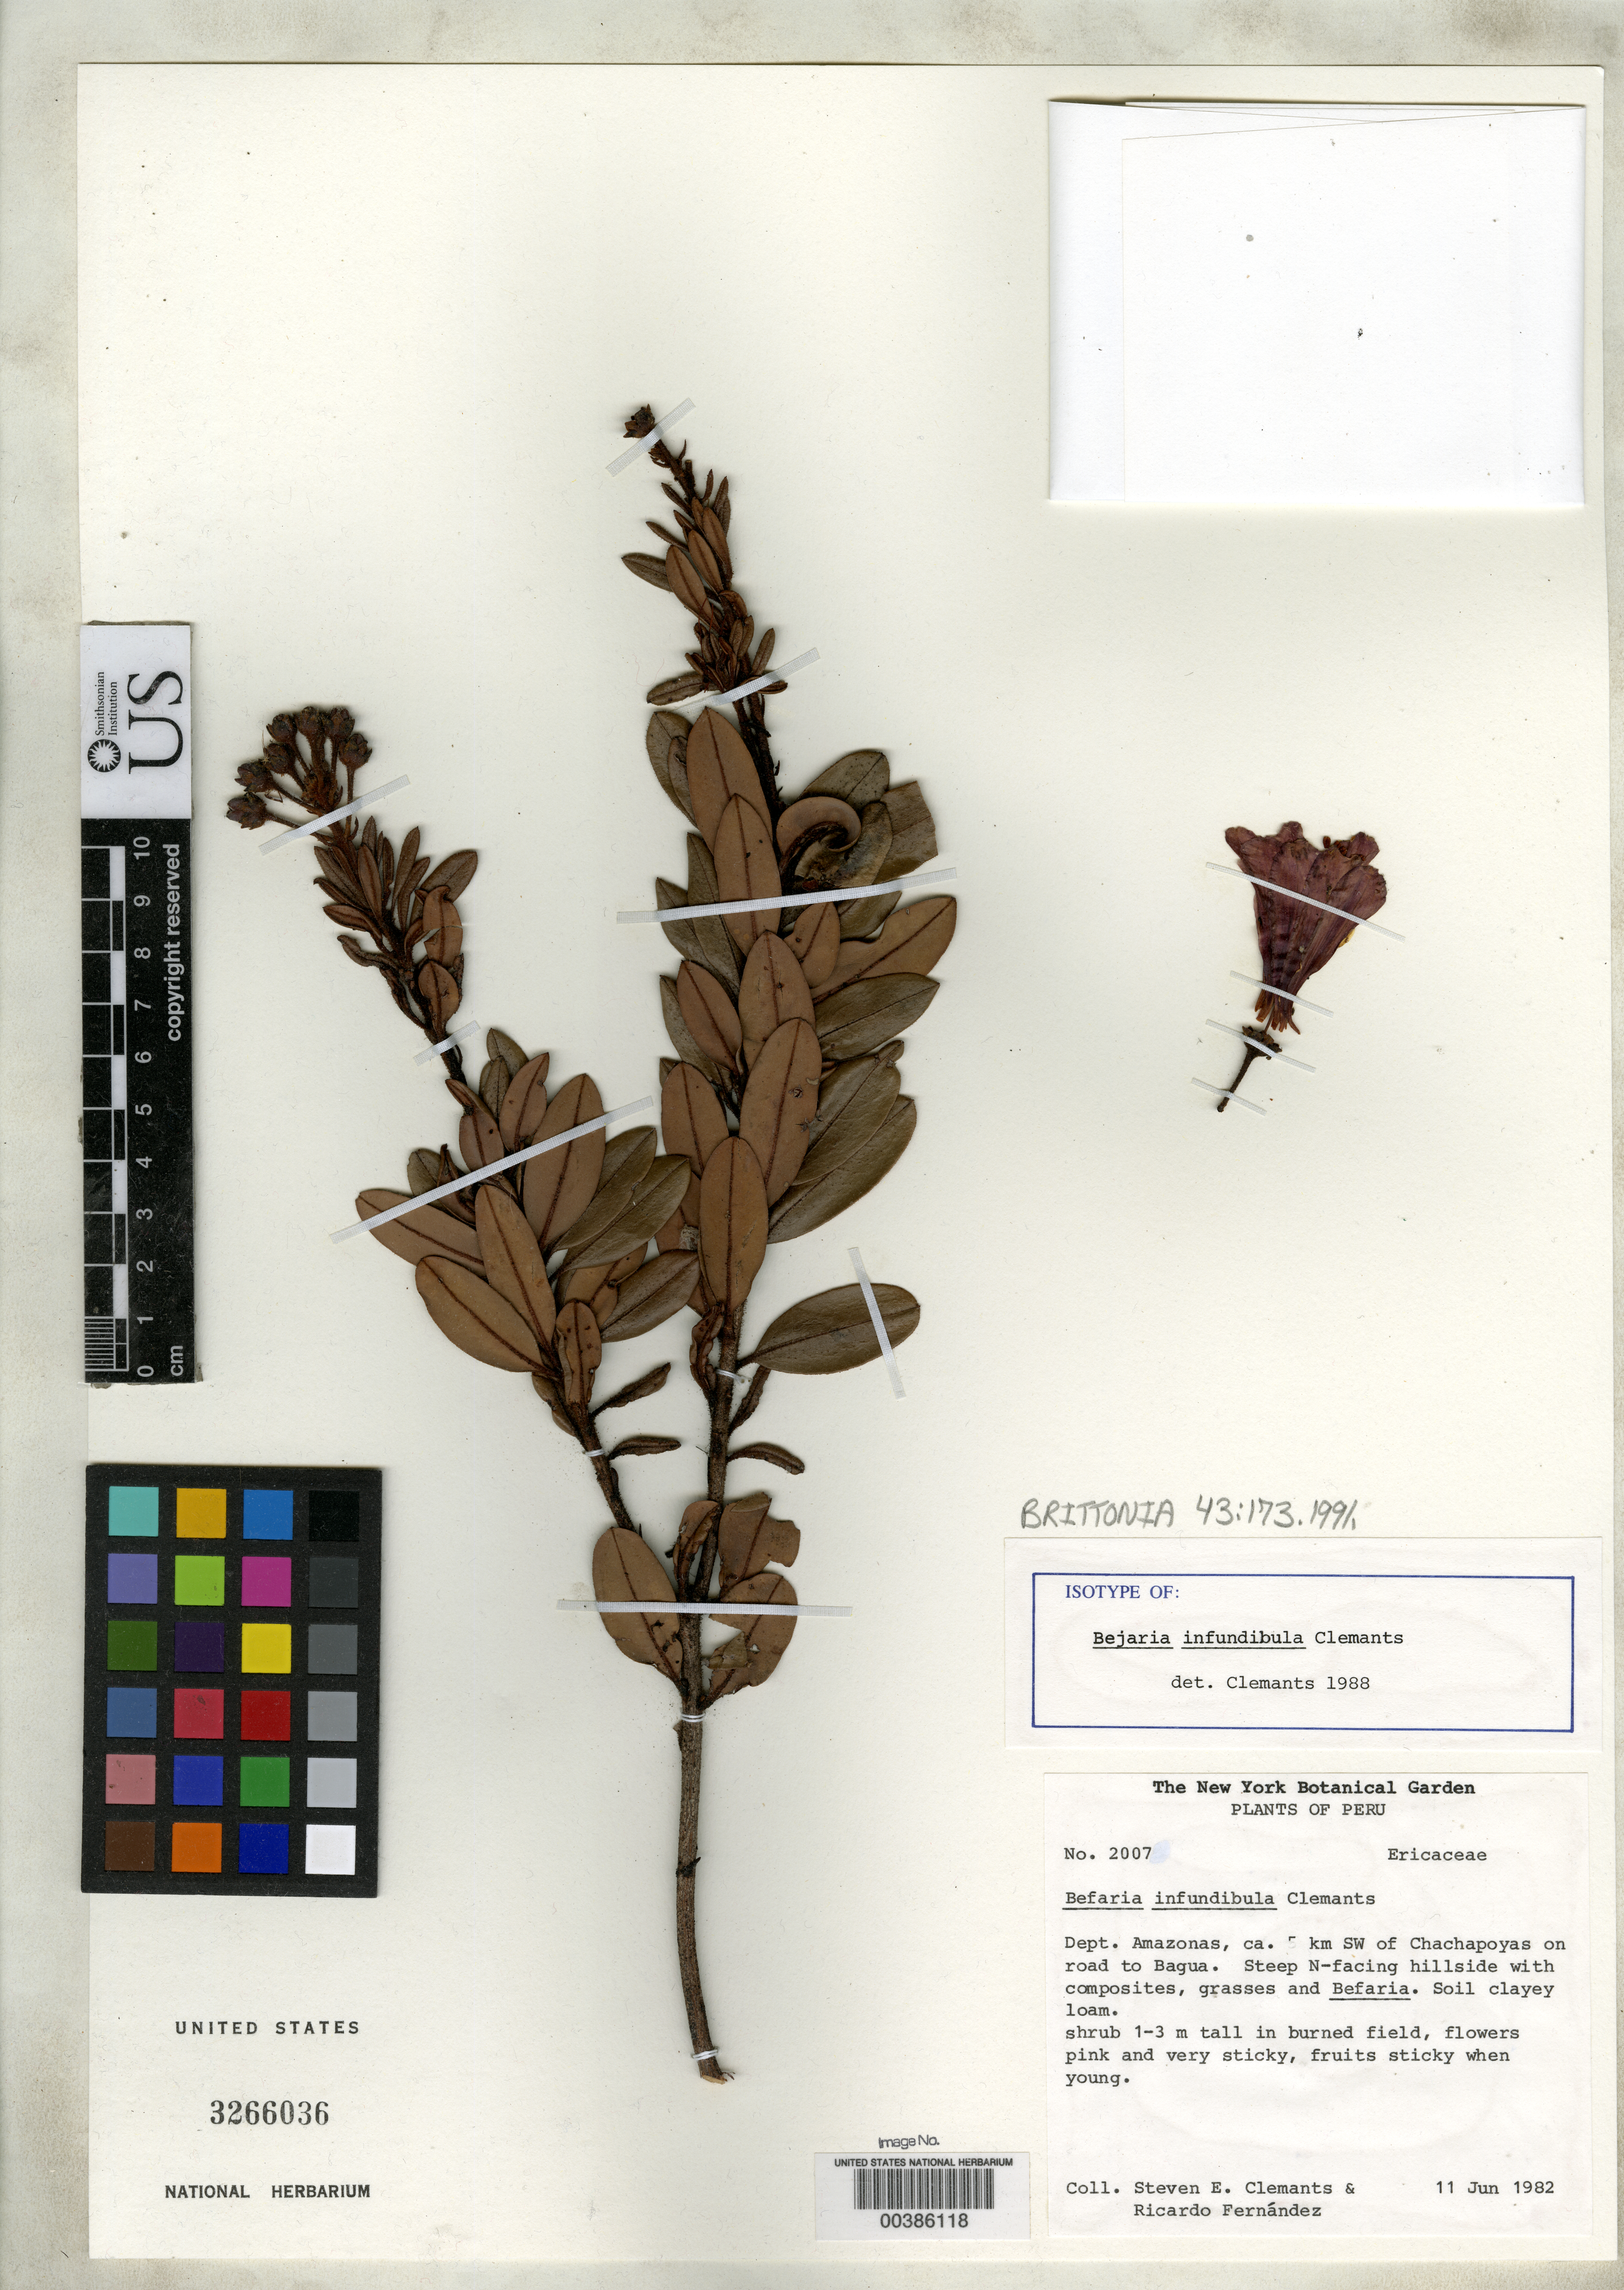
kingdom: Plantae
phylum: Tracheophyta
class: Magnoliopsida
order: Ericales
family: Ericaceae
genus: Bejaria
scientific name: Bejaria infundibula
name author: Clemants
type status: Isotype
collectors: S. Clements & R. Fernandez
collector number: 2007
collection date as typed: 11 Jun 1982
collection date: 1982-06-11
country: Peru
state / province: Amazonas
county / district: Chachapoyas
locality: ca. 5 km SW of Chachapoyas on road to Bagua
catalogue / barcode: US 3266036